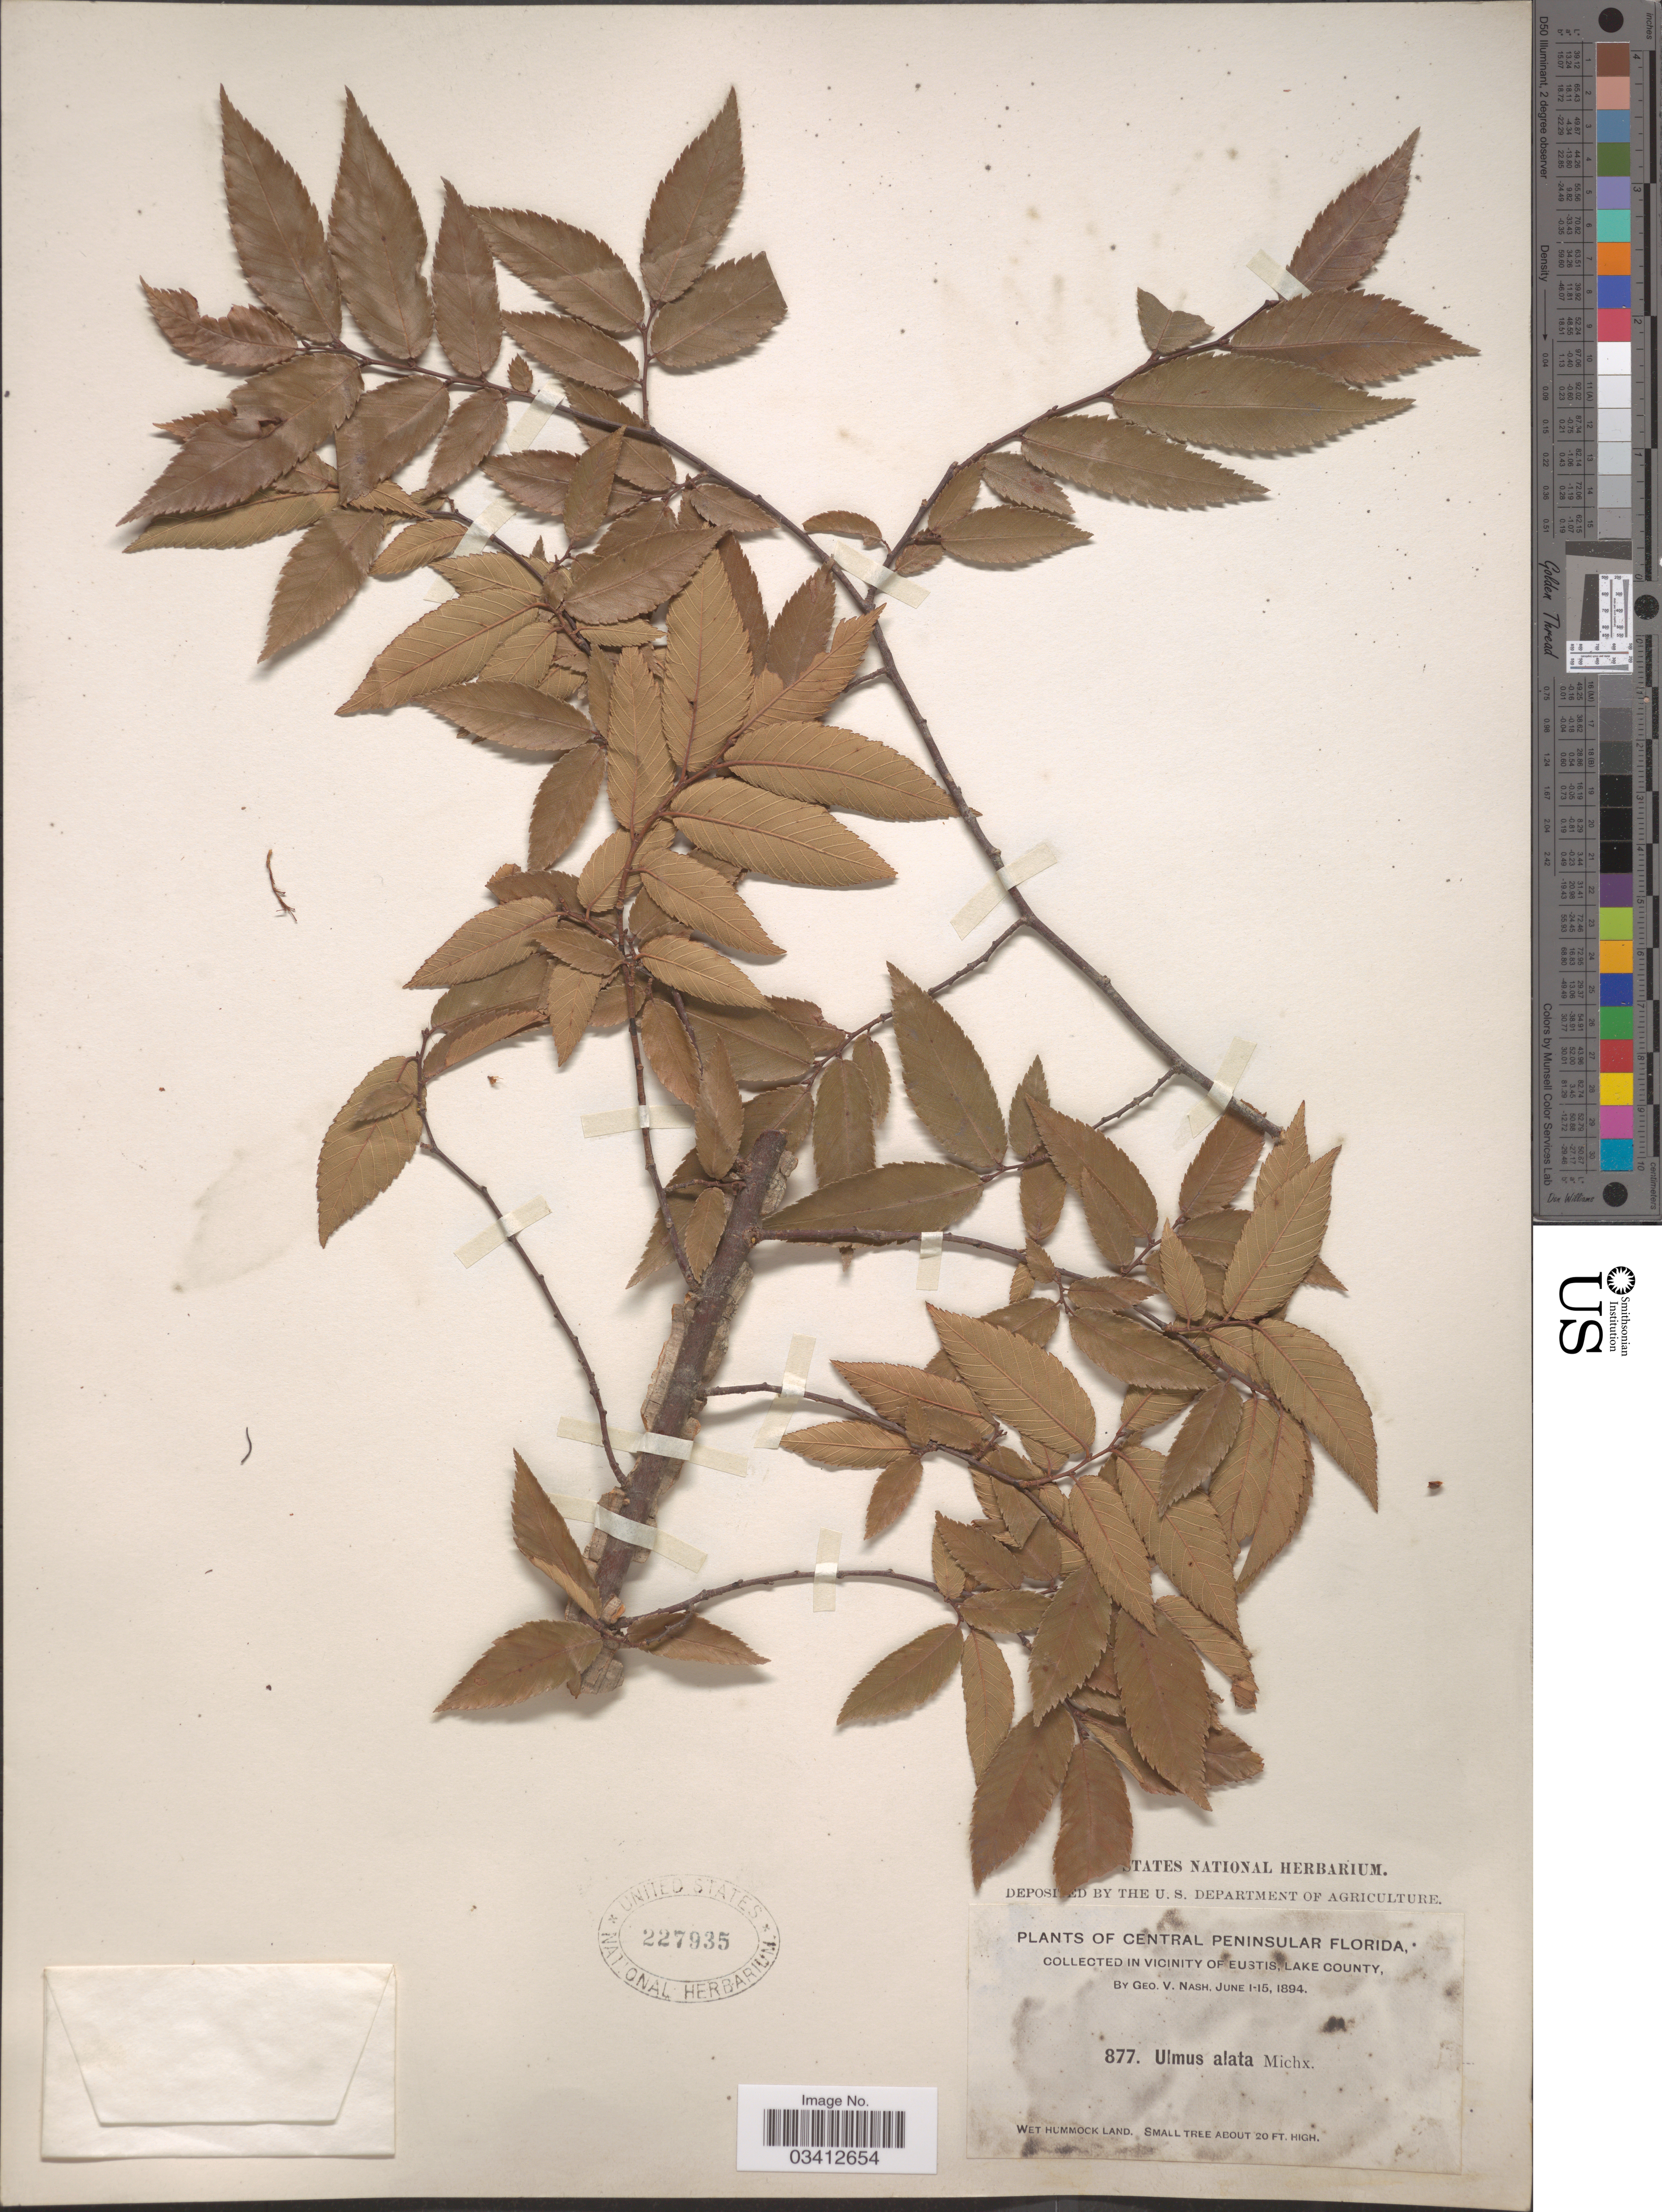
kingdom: Plantae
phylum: Tracheophyta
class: Magnoliopsida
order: Rosales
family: Ulmaceae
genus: Ulmus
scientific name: Ulmus alata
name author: Michx.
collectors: G. V. Nash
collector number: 877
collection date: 1894-06-01/1894-06-15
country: United States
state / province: Florida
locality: Central Peninsular Florida. Vicinity of Eustis, Lake County.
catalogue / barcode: US 227935